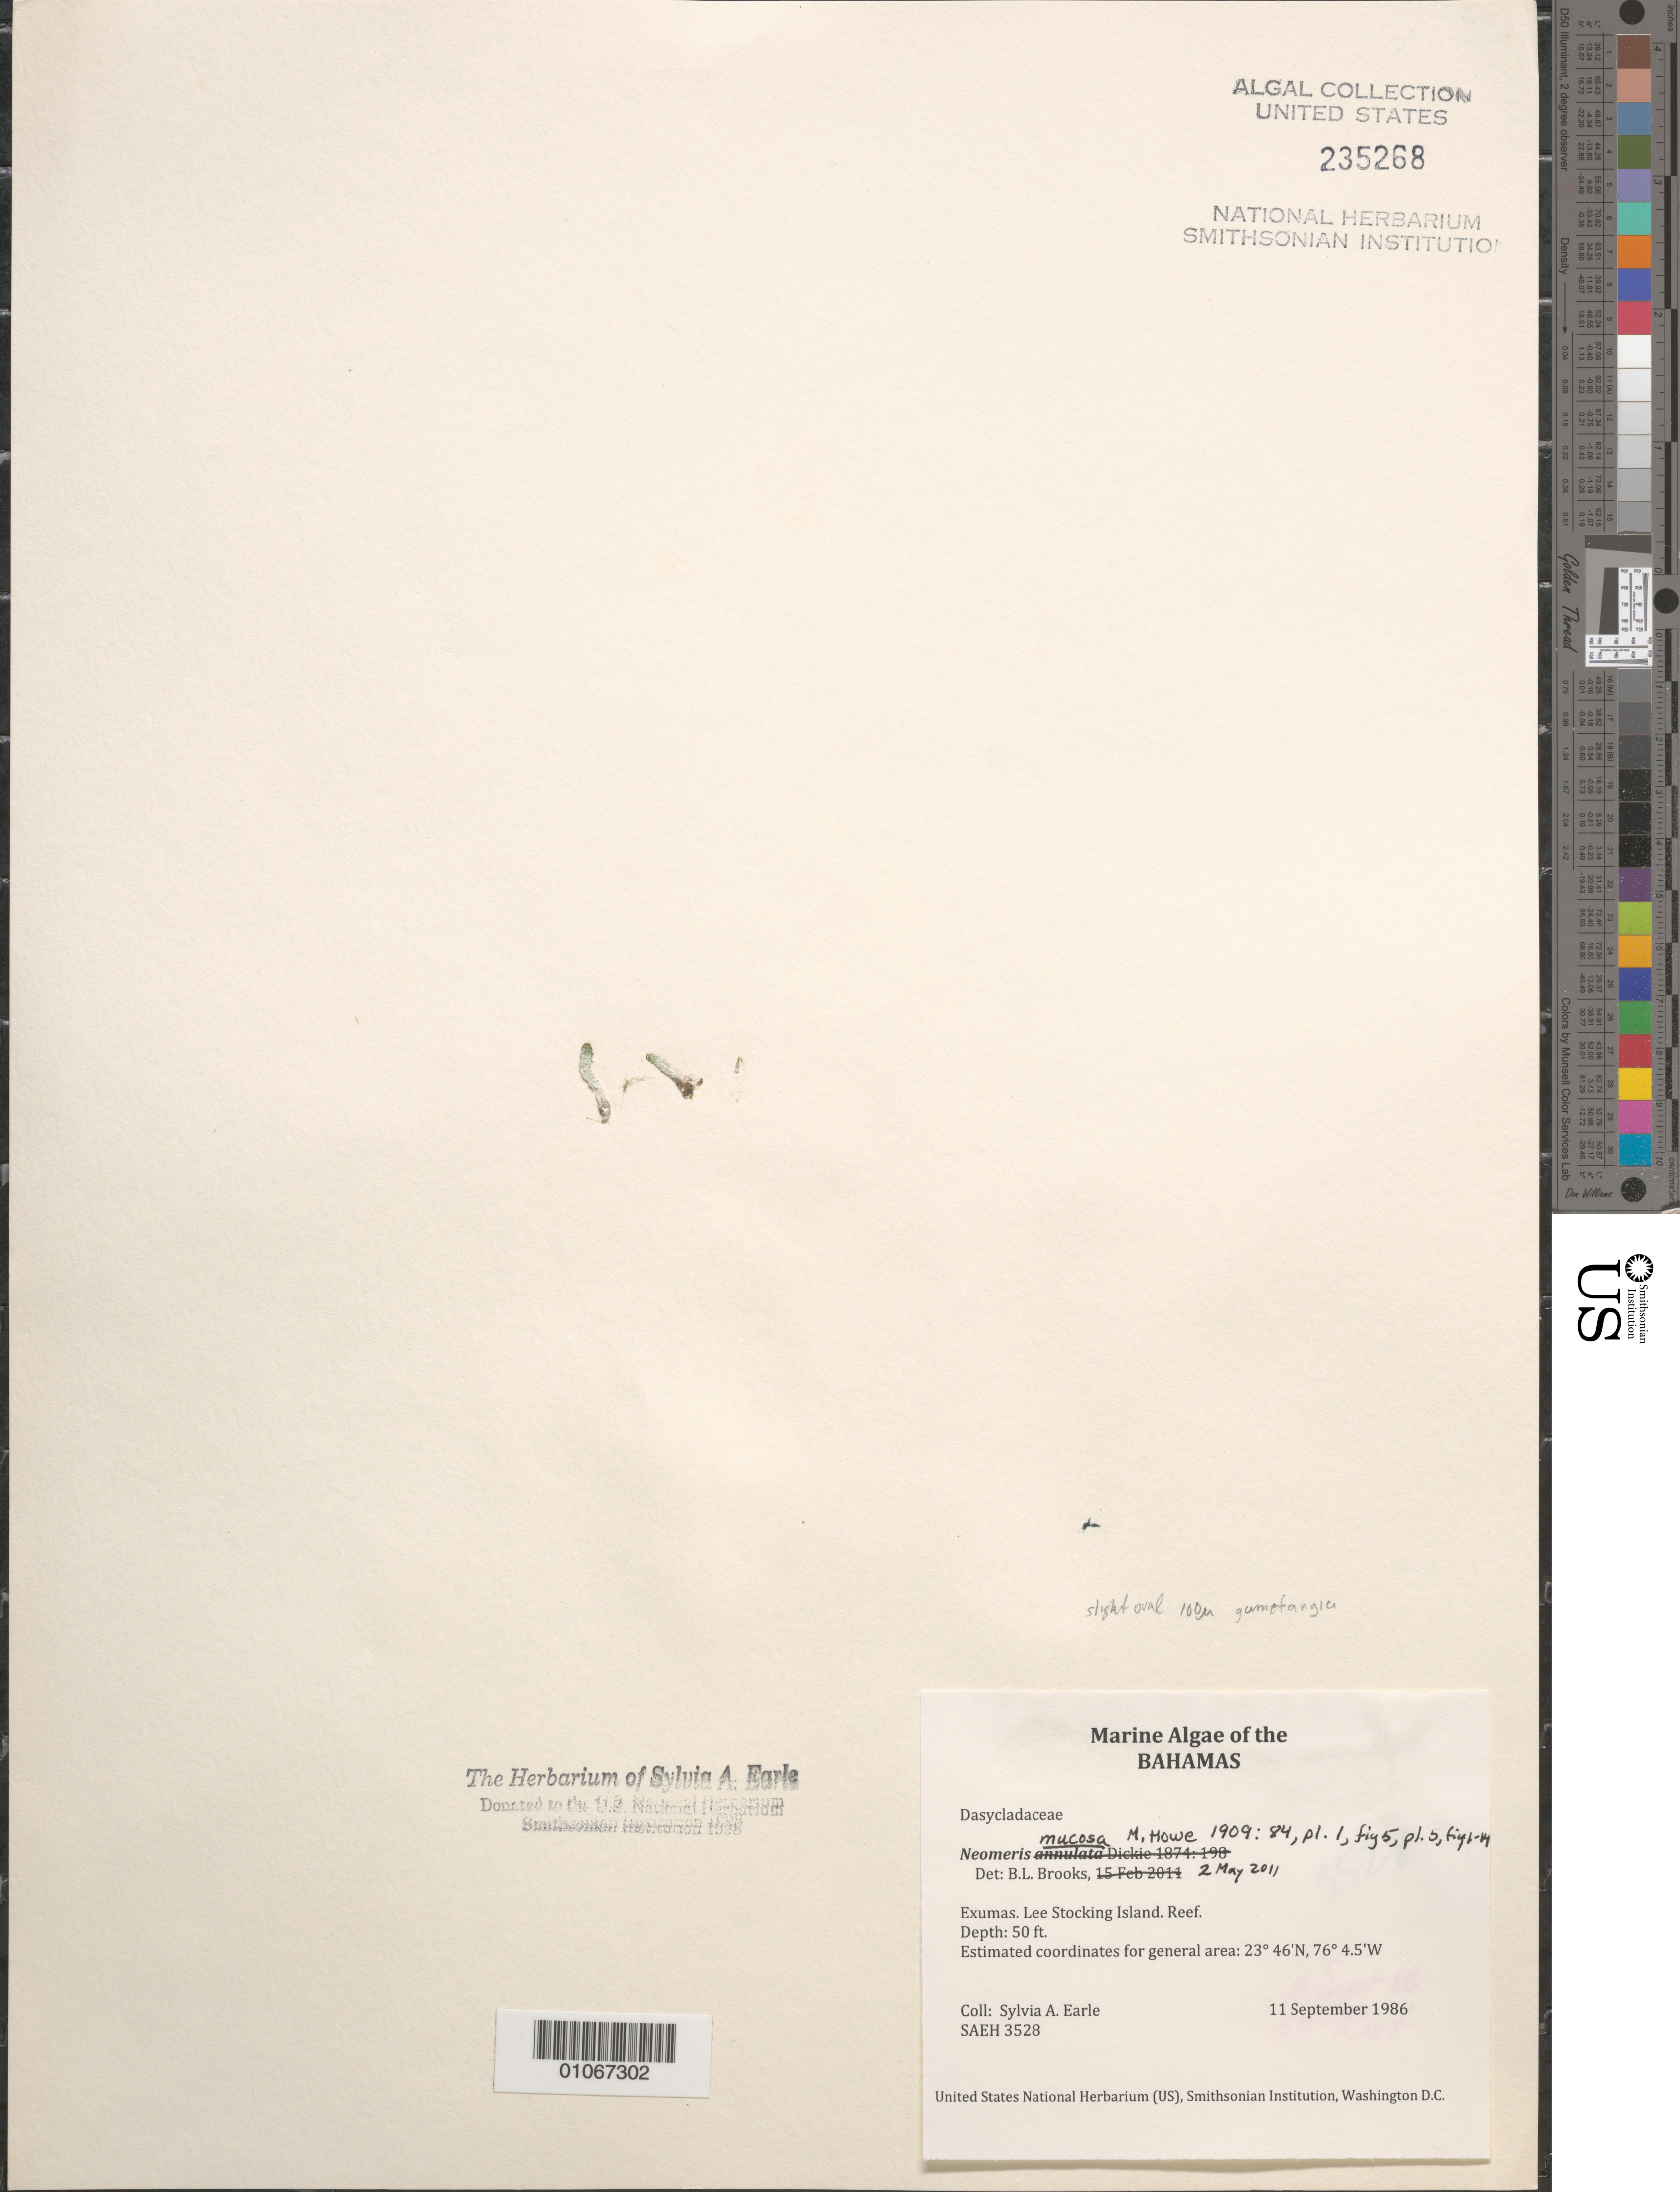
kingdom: Plantae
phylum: Chlorophyta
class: Ulvophyceae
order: Dasycladales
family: Dasycladaceae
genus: Neomeris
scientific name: Neomeris mucosa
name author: M. Howe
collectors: S. A. Earle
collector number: SAEH3528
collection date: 1986-09-11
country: Bahamas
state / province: Exuma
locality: Exumas. Lee Stocking Island. Reef.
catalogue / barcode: US 235268